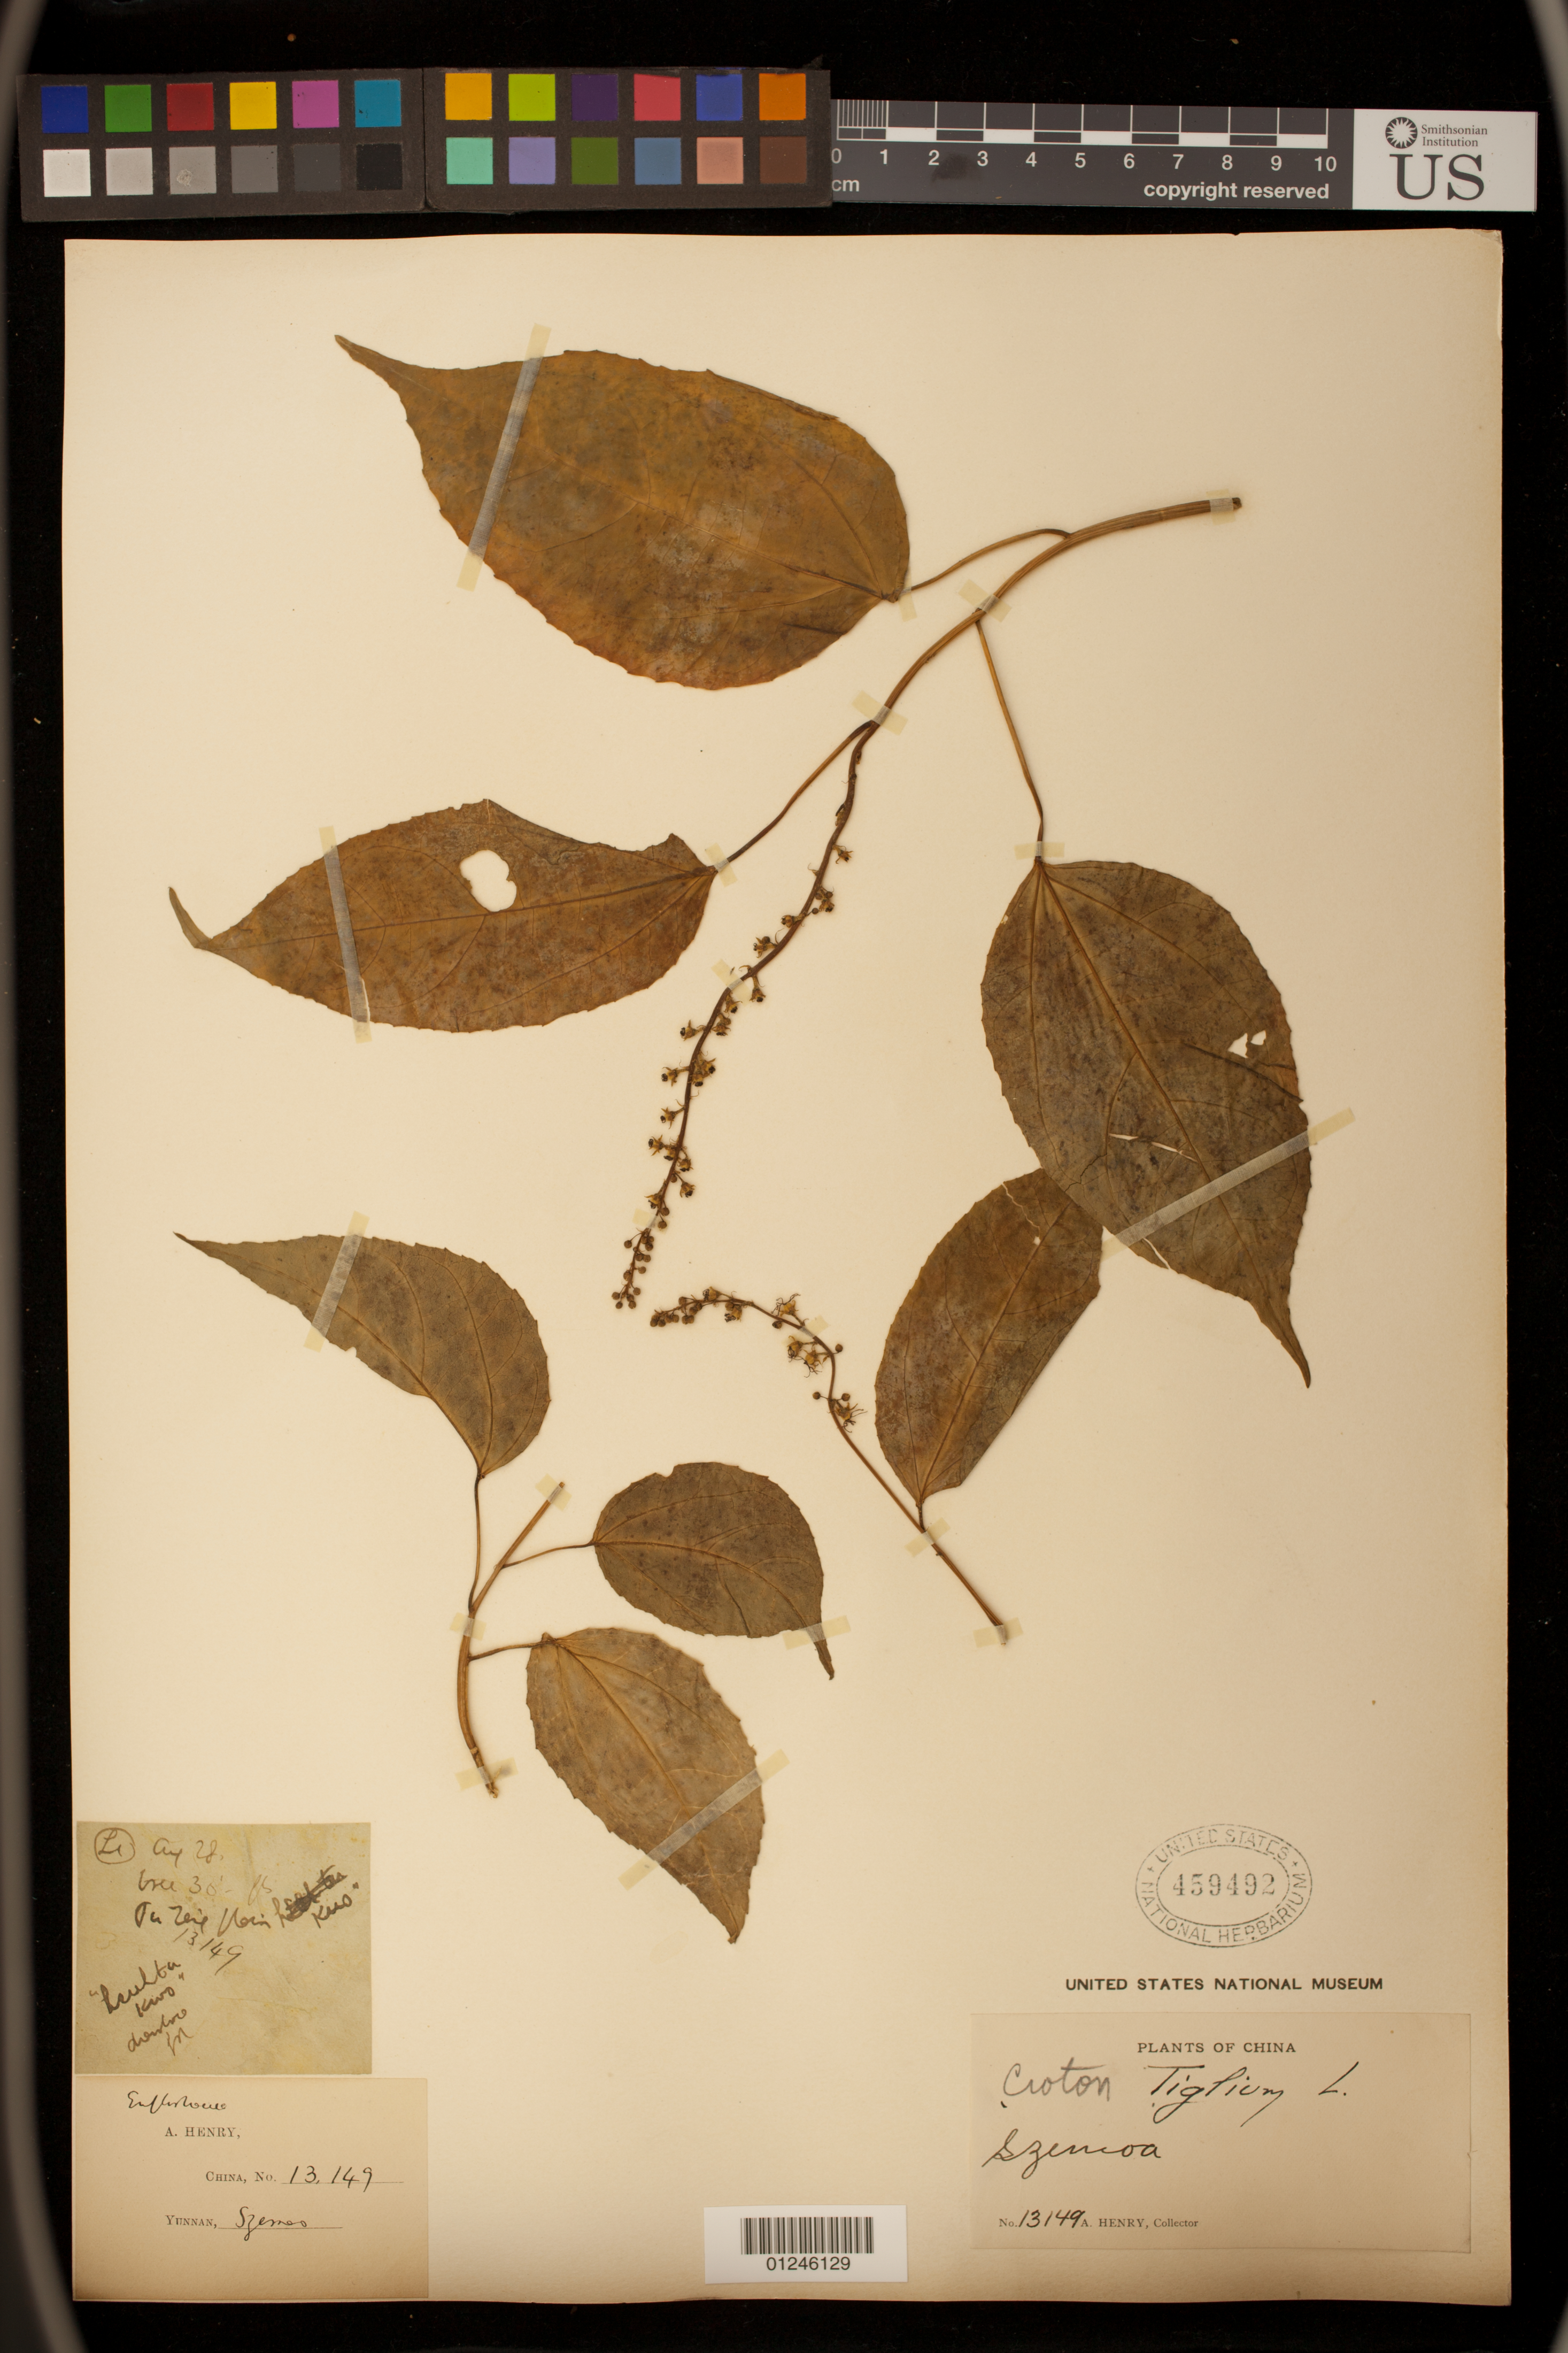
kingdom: Plantae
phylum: Tracheophyta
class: Magnoliopsida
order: Malpighiales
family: Euphorbiaceae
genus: Croton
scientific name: Croton tiglium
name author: L.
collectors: A. Henry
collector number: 13149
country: China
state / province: Yunnan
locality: Szemoa. Li.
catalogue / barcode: US 459492